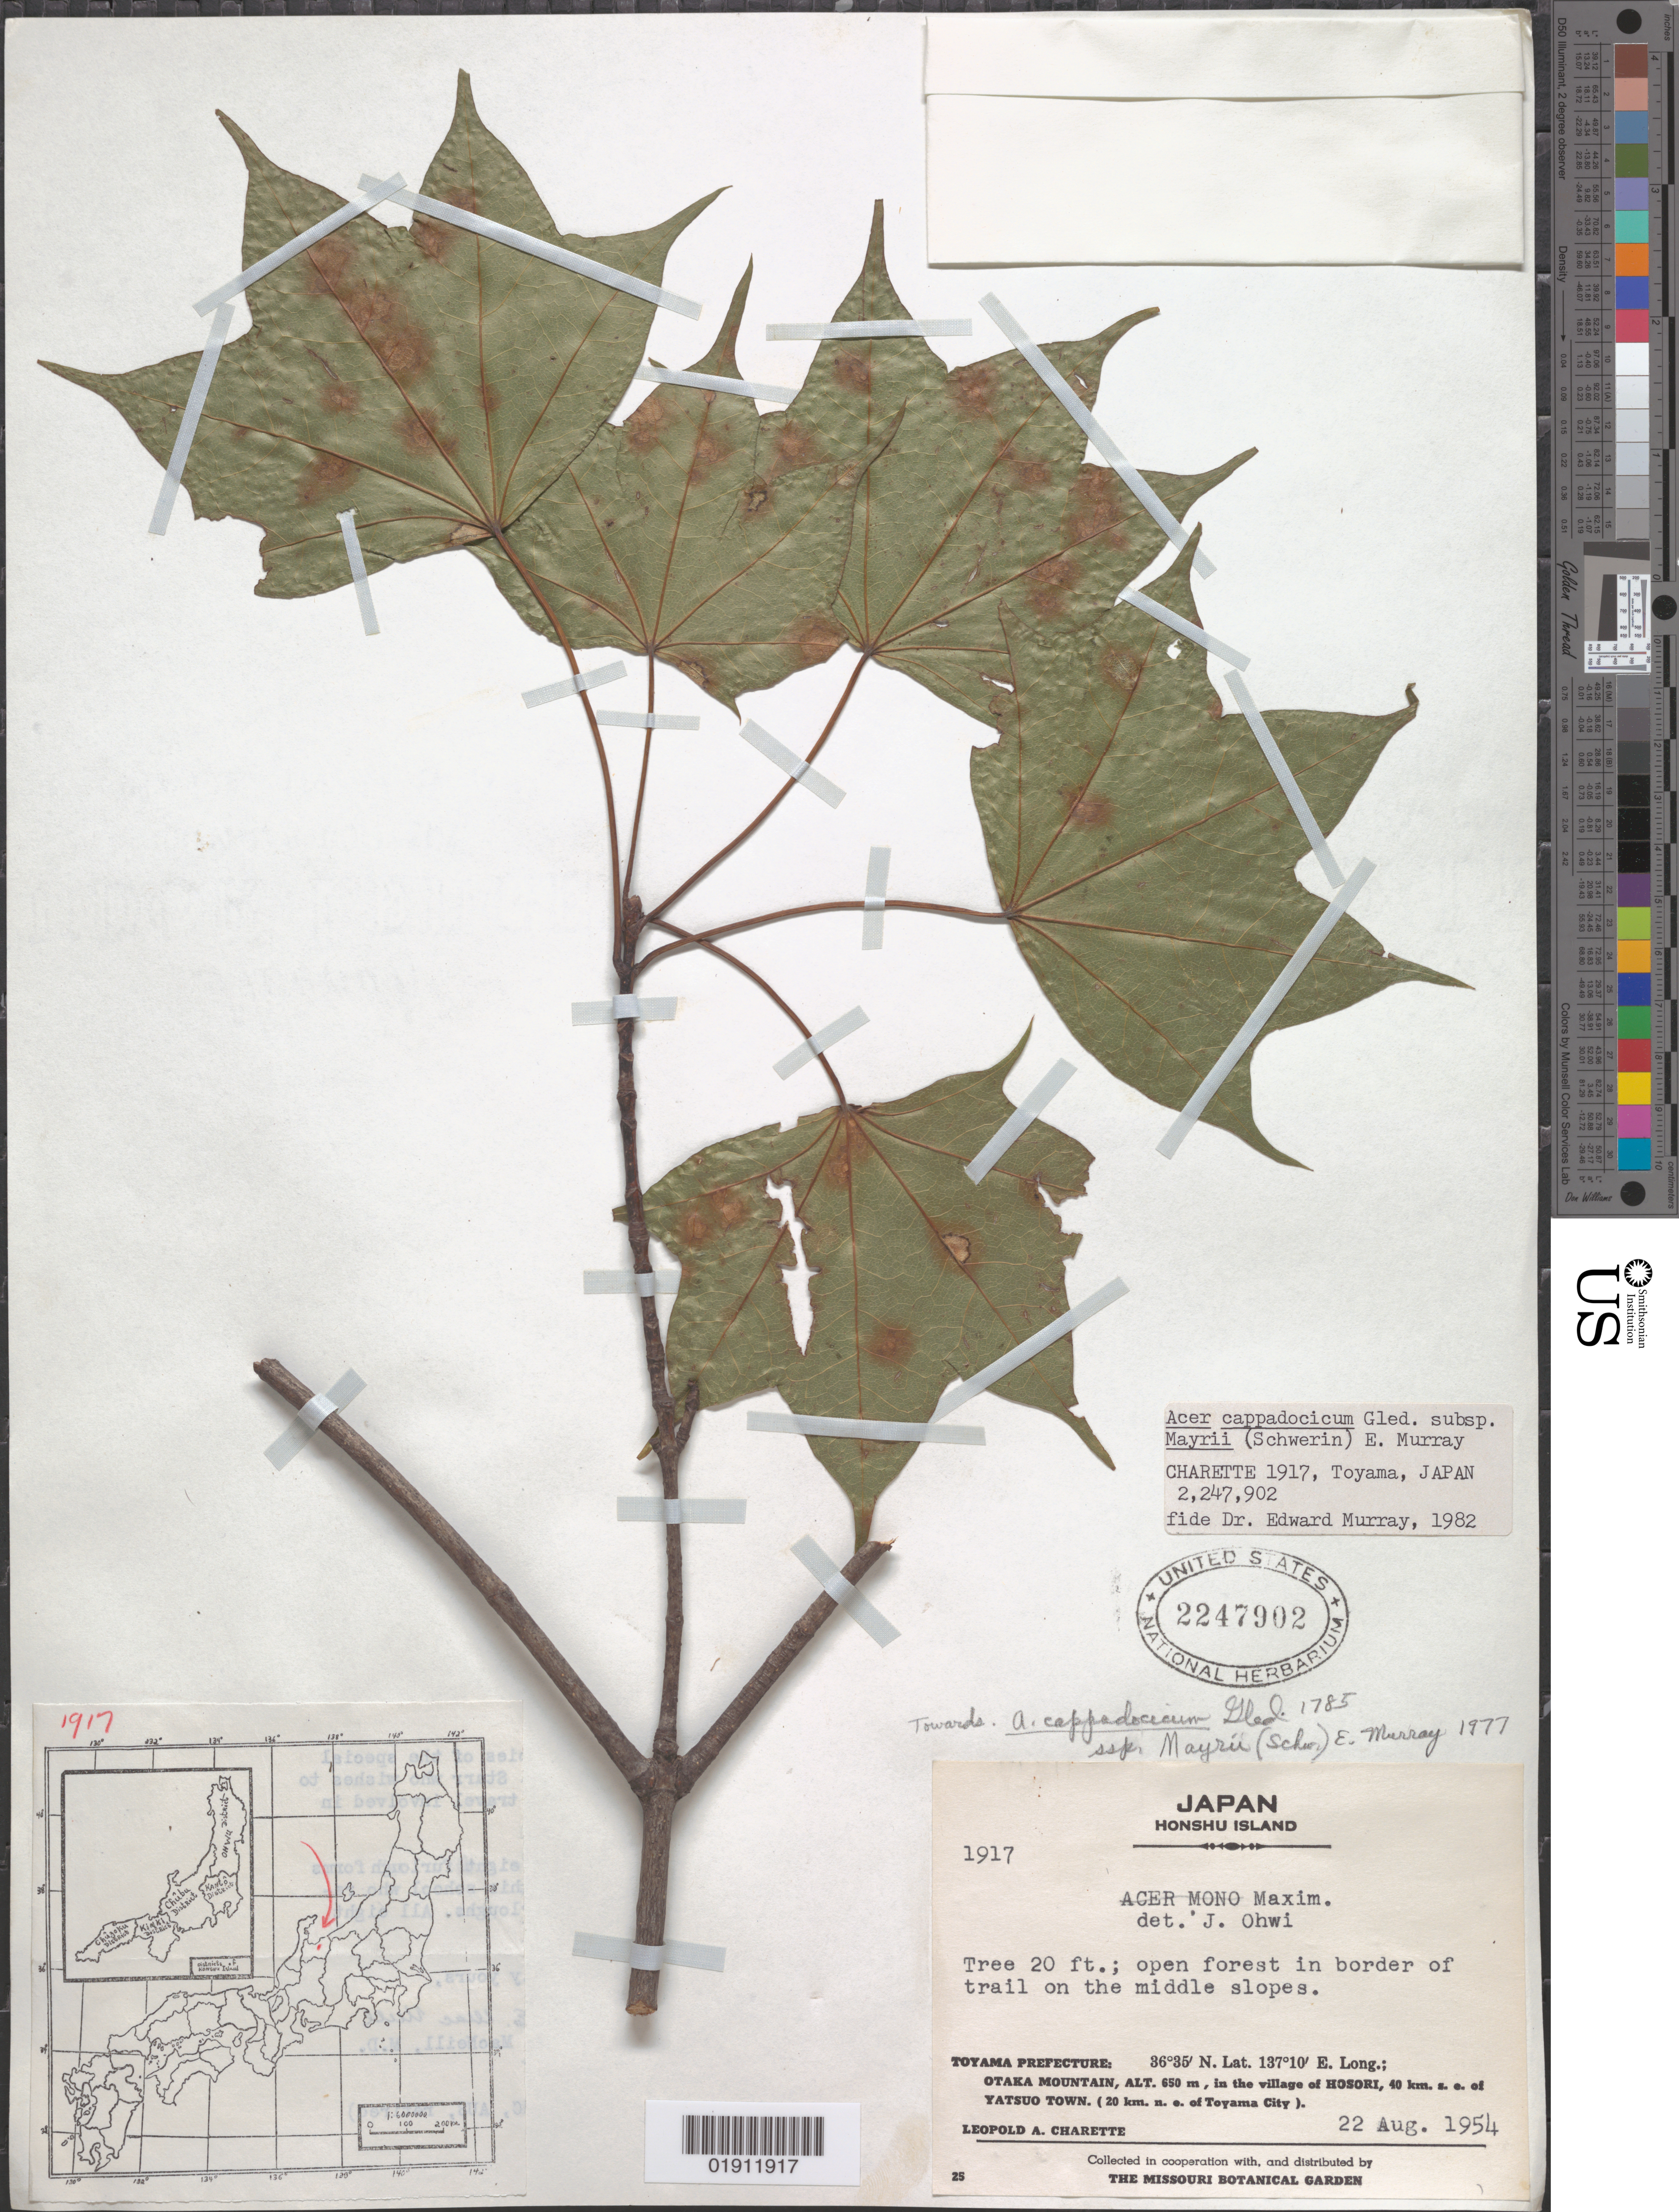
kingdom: Plantae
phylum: Tracheophyta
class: Magnoliopsida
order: Sapindales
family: Sapindaceae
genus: Acer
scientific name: Acer cappadocicum subsp. mayrii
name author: (Schwer.) A.E. Murray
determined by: Murray, Edward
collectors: L. A. Charette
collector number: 1917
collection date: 1954-08-22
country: Japan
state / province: Toyama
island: Honshu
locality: Otaka Mountain, village of Hosori, 40 km SE of Yatsuo Town (20 km NE of Toyama City)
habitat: Open forest in border of trail on the middle slopes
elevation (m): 650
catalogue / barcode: US 2247902